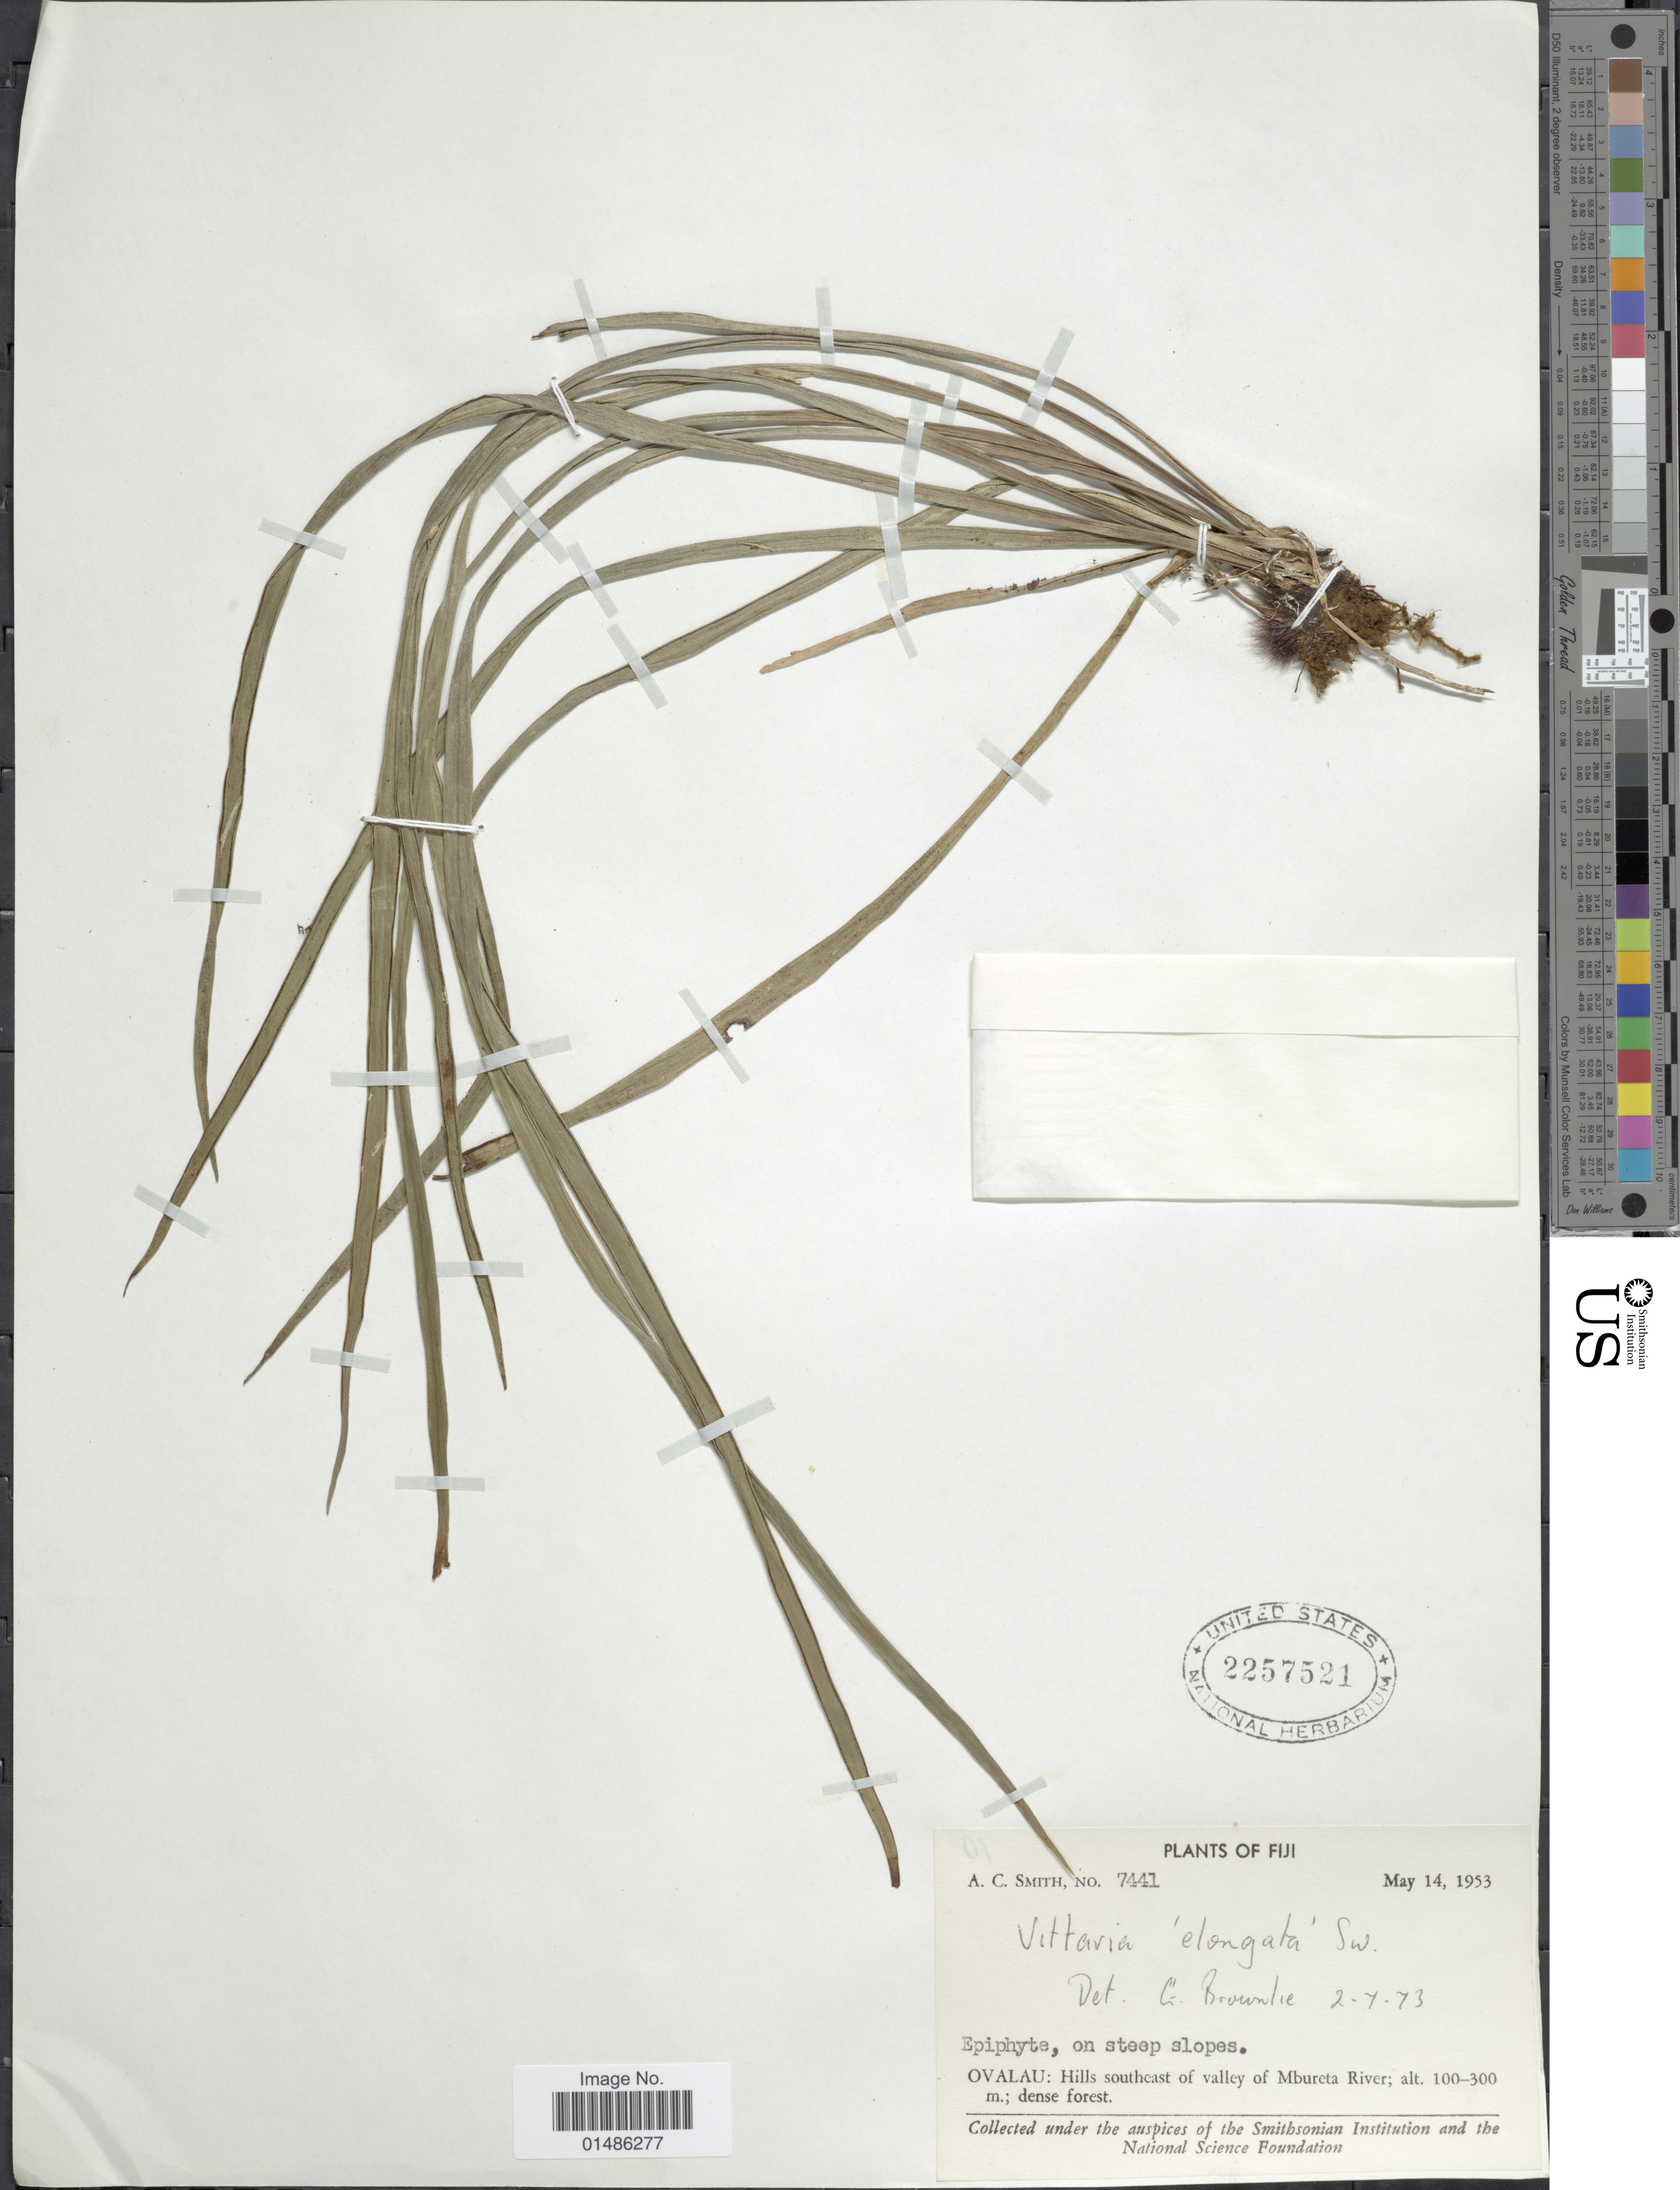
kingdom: Plantae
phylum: Tracheophyta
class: Polypodiopsida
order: Polypodiales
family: Pteridaceae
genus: Haplopteris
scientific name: Haplopteris elongata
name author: (Sw.) Crane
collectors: A. C. Smith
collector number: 7441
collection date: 1953-05-14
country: Fiji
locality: Ovalau: Hills southeast of valley of Mbureta River.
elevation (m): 100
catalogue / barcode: US 2257521